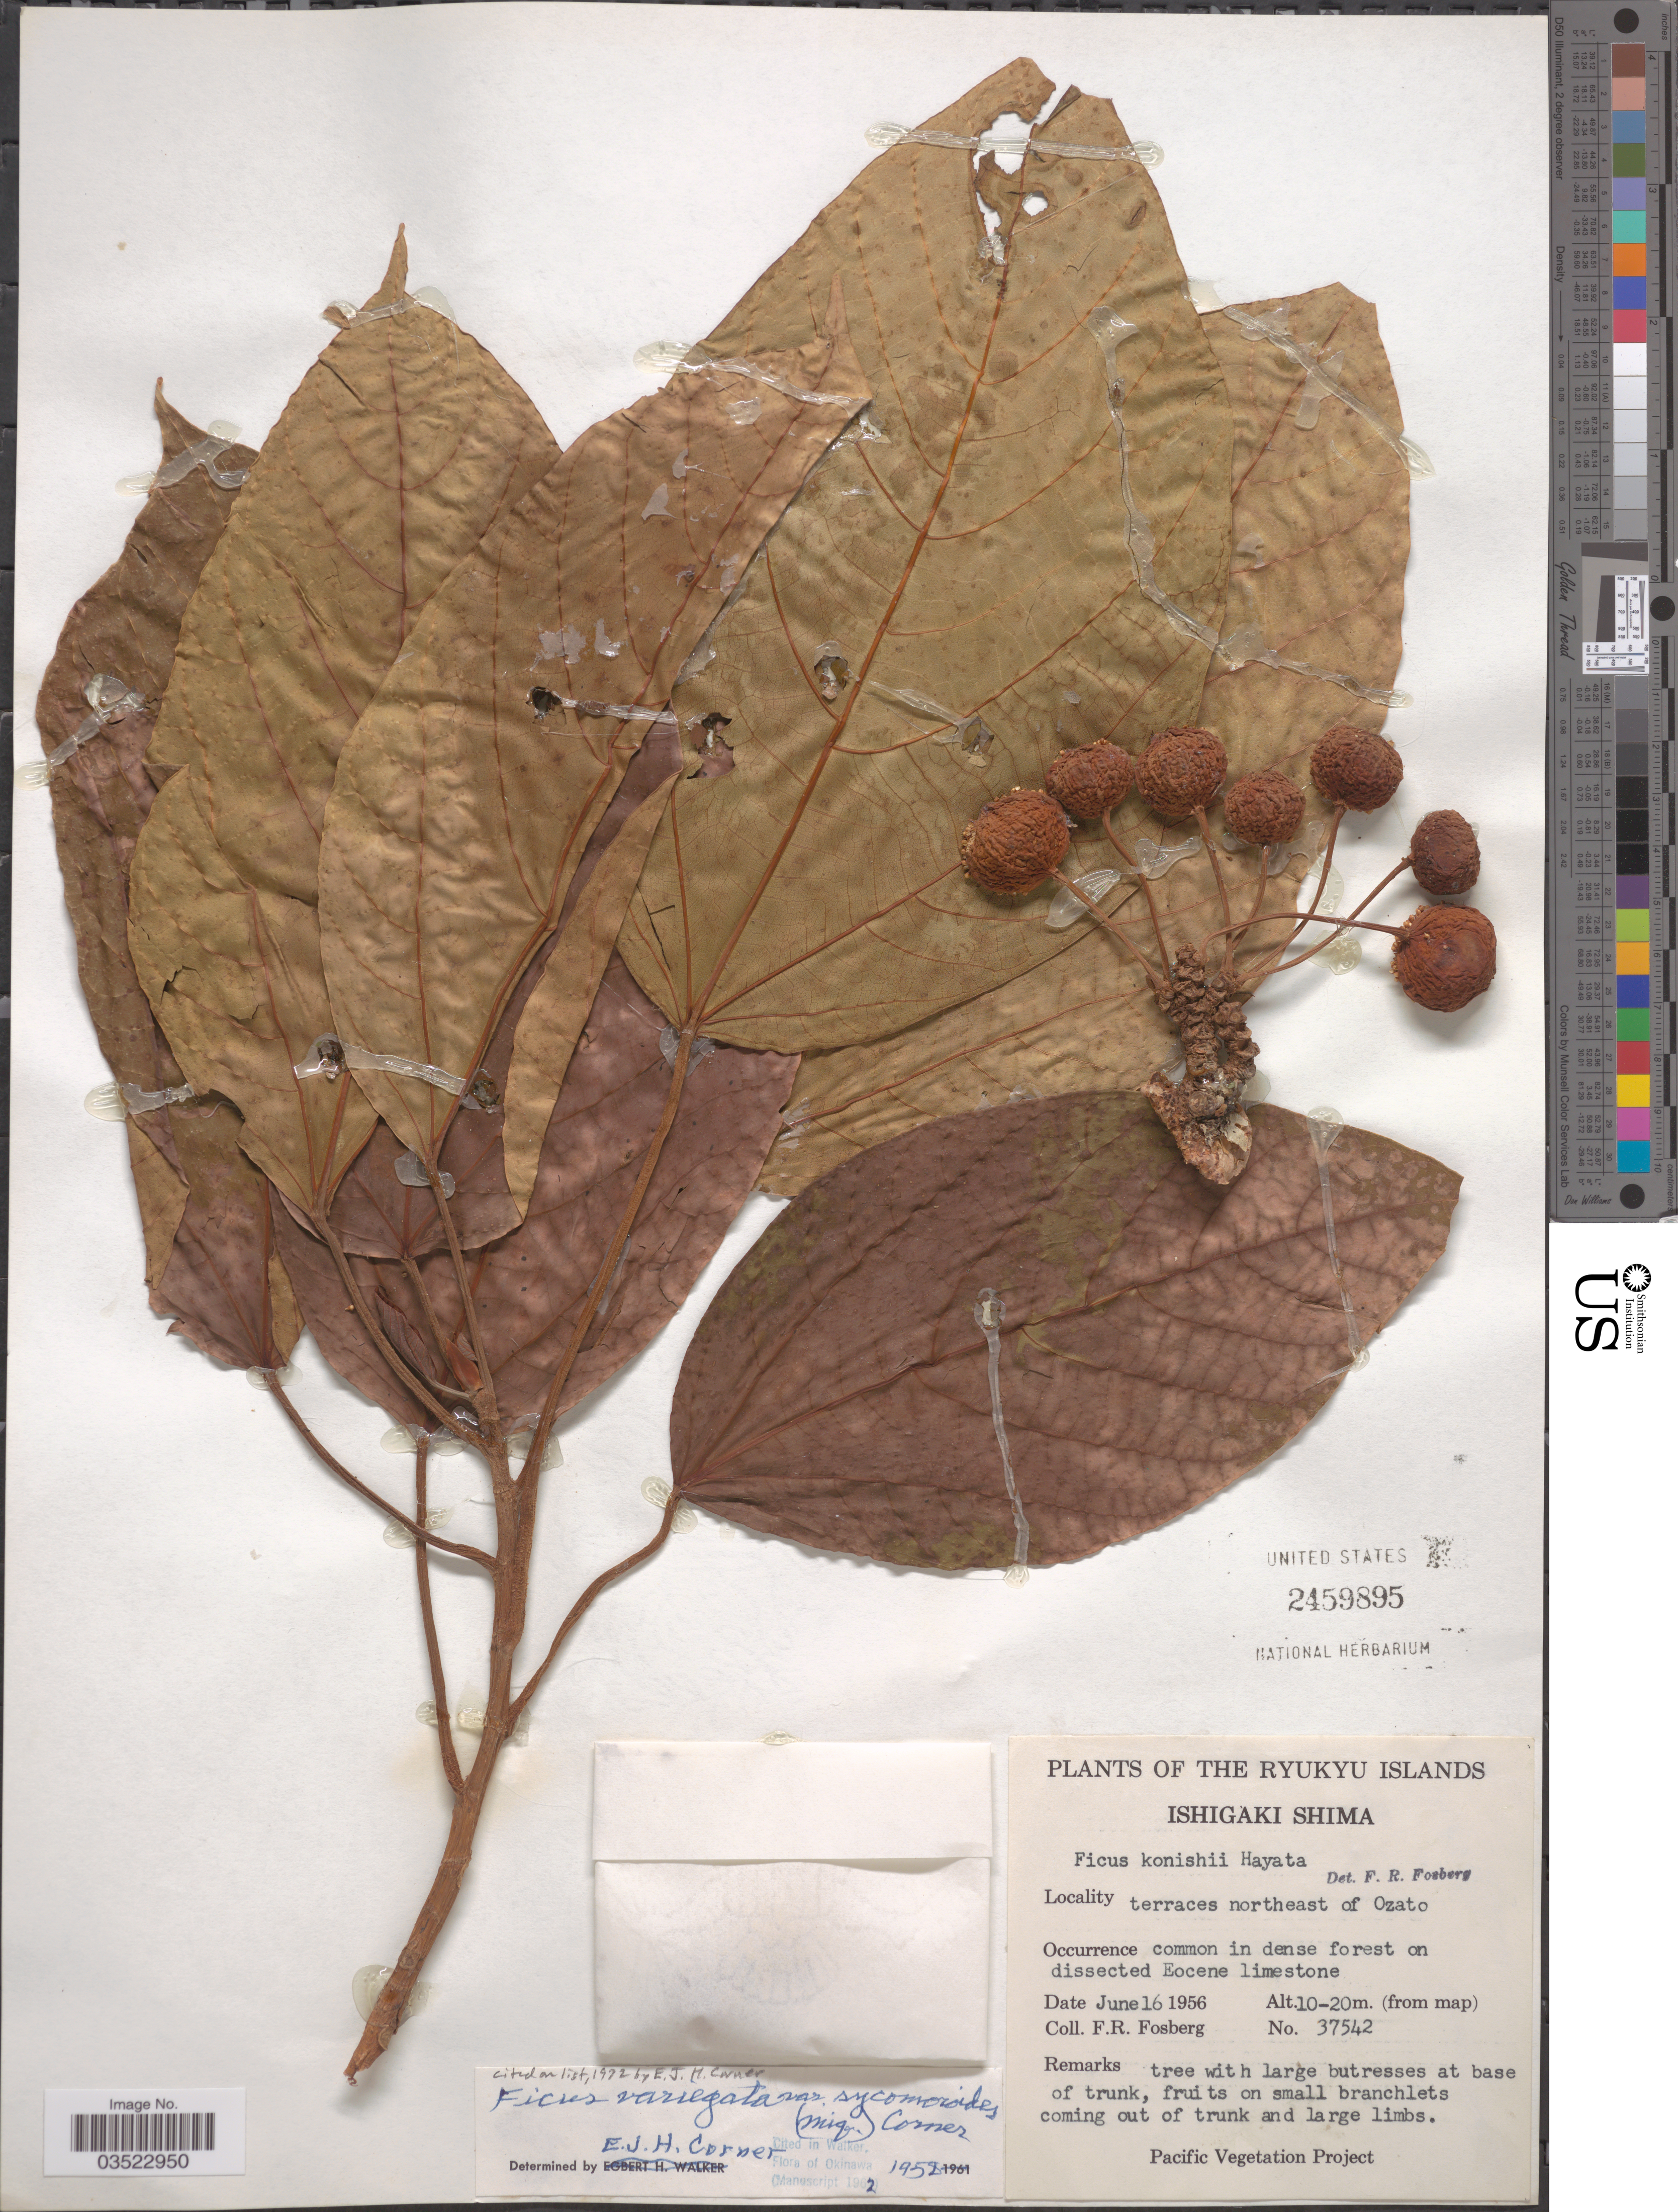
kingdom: Plantae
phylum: Tracheophyta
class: Magnoliopsida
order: Rosales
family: Moraceae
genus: Ficus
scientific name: Ficus variegata var. sycomoroides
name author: (Miq.) Corner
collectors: F. R. Fosberg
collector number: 37542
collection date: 1956-06-16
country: Japan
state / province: Okinawa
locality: The Ryukyu Islands. Ishigaki Shima. Terraces northeast of Ozato.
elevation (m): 10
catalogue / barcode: US 2459895